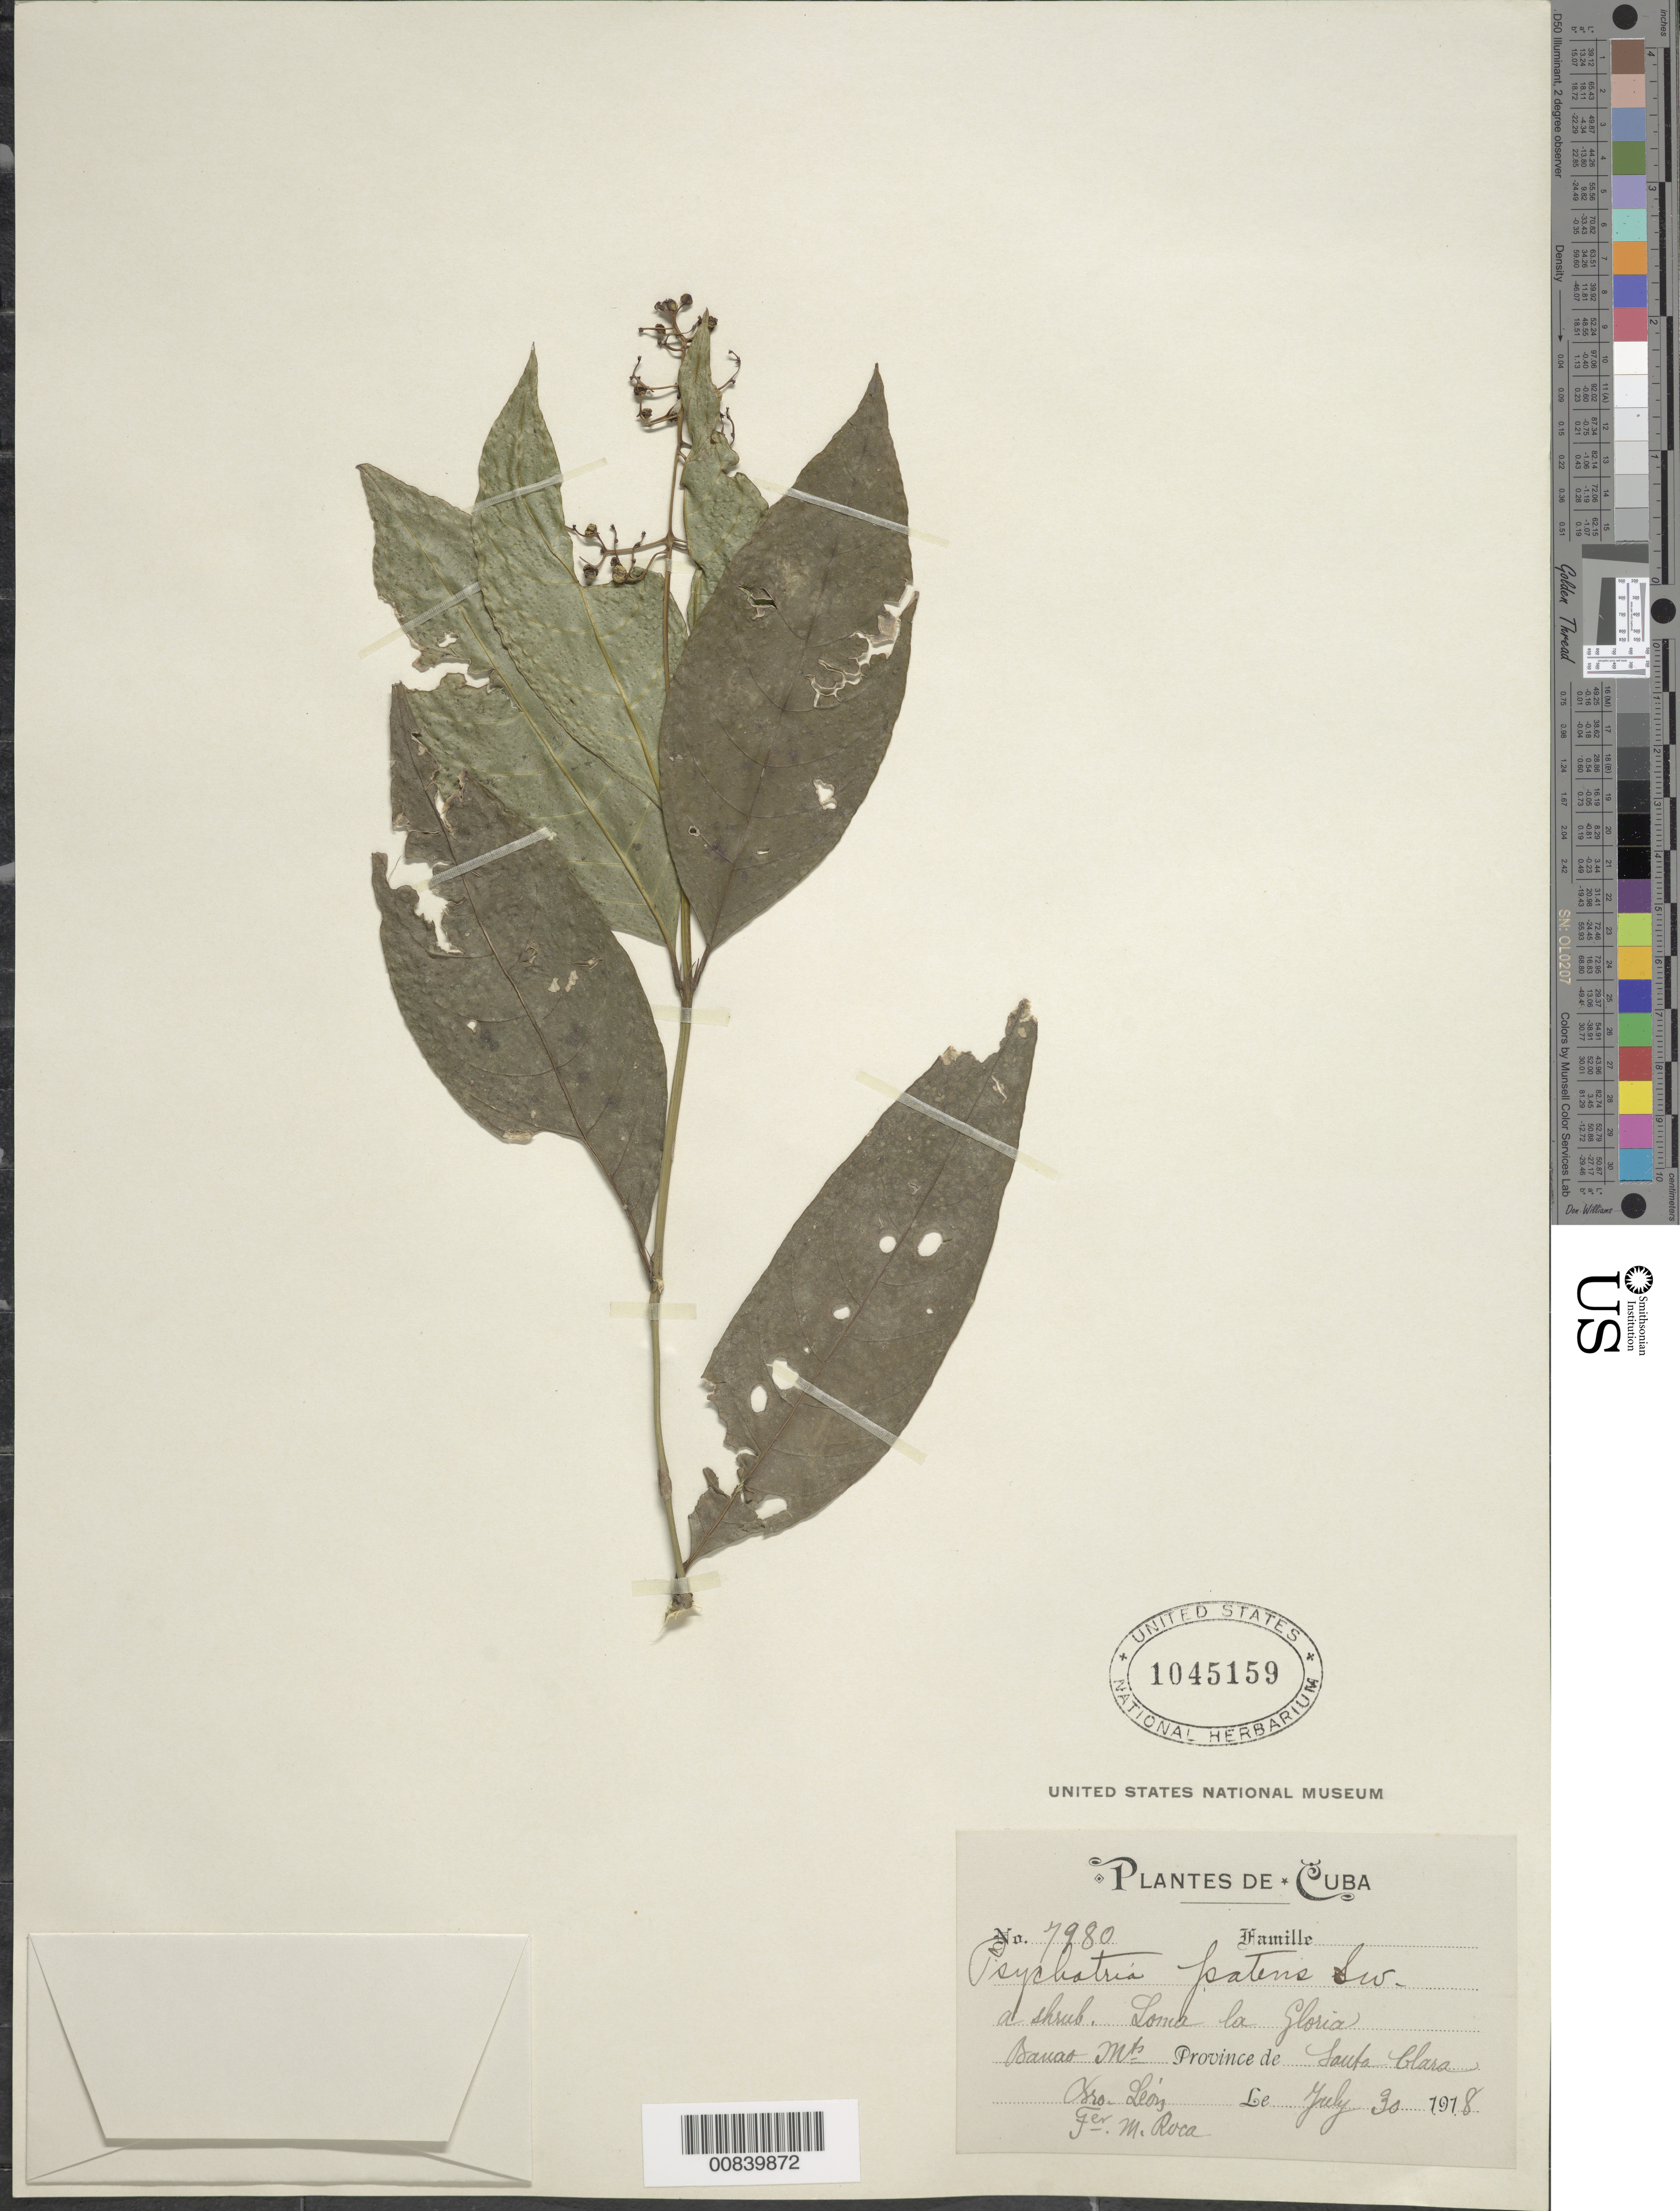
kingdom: Plantae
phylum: Tracheophyta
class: Magnoliopsida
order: Gentianales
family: Rubiaceae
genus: Psychotria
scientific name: Psychotria patens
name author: Sw.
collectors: Bro. León & M. Roca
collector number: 7980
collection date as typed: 30 Jul 1918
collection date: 1918-07-30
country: Cuba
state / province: Las Villas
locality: Loma la Gloria, Banas Bts.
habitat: Montane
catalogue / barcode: US 1045159